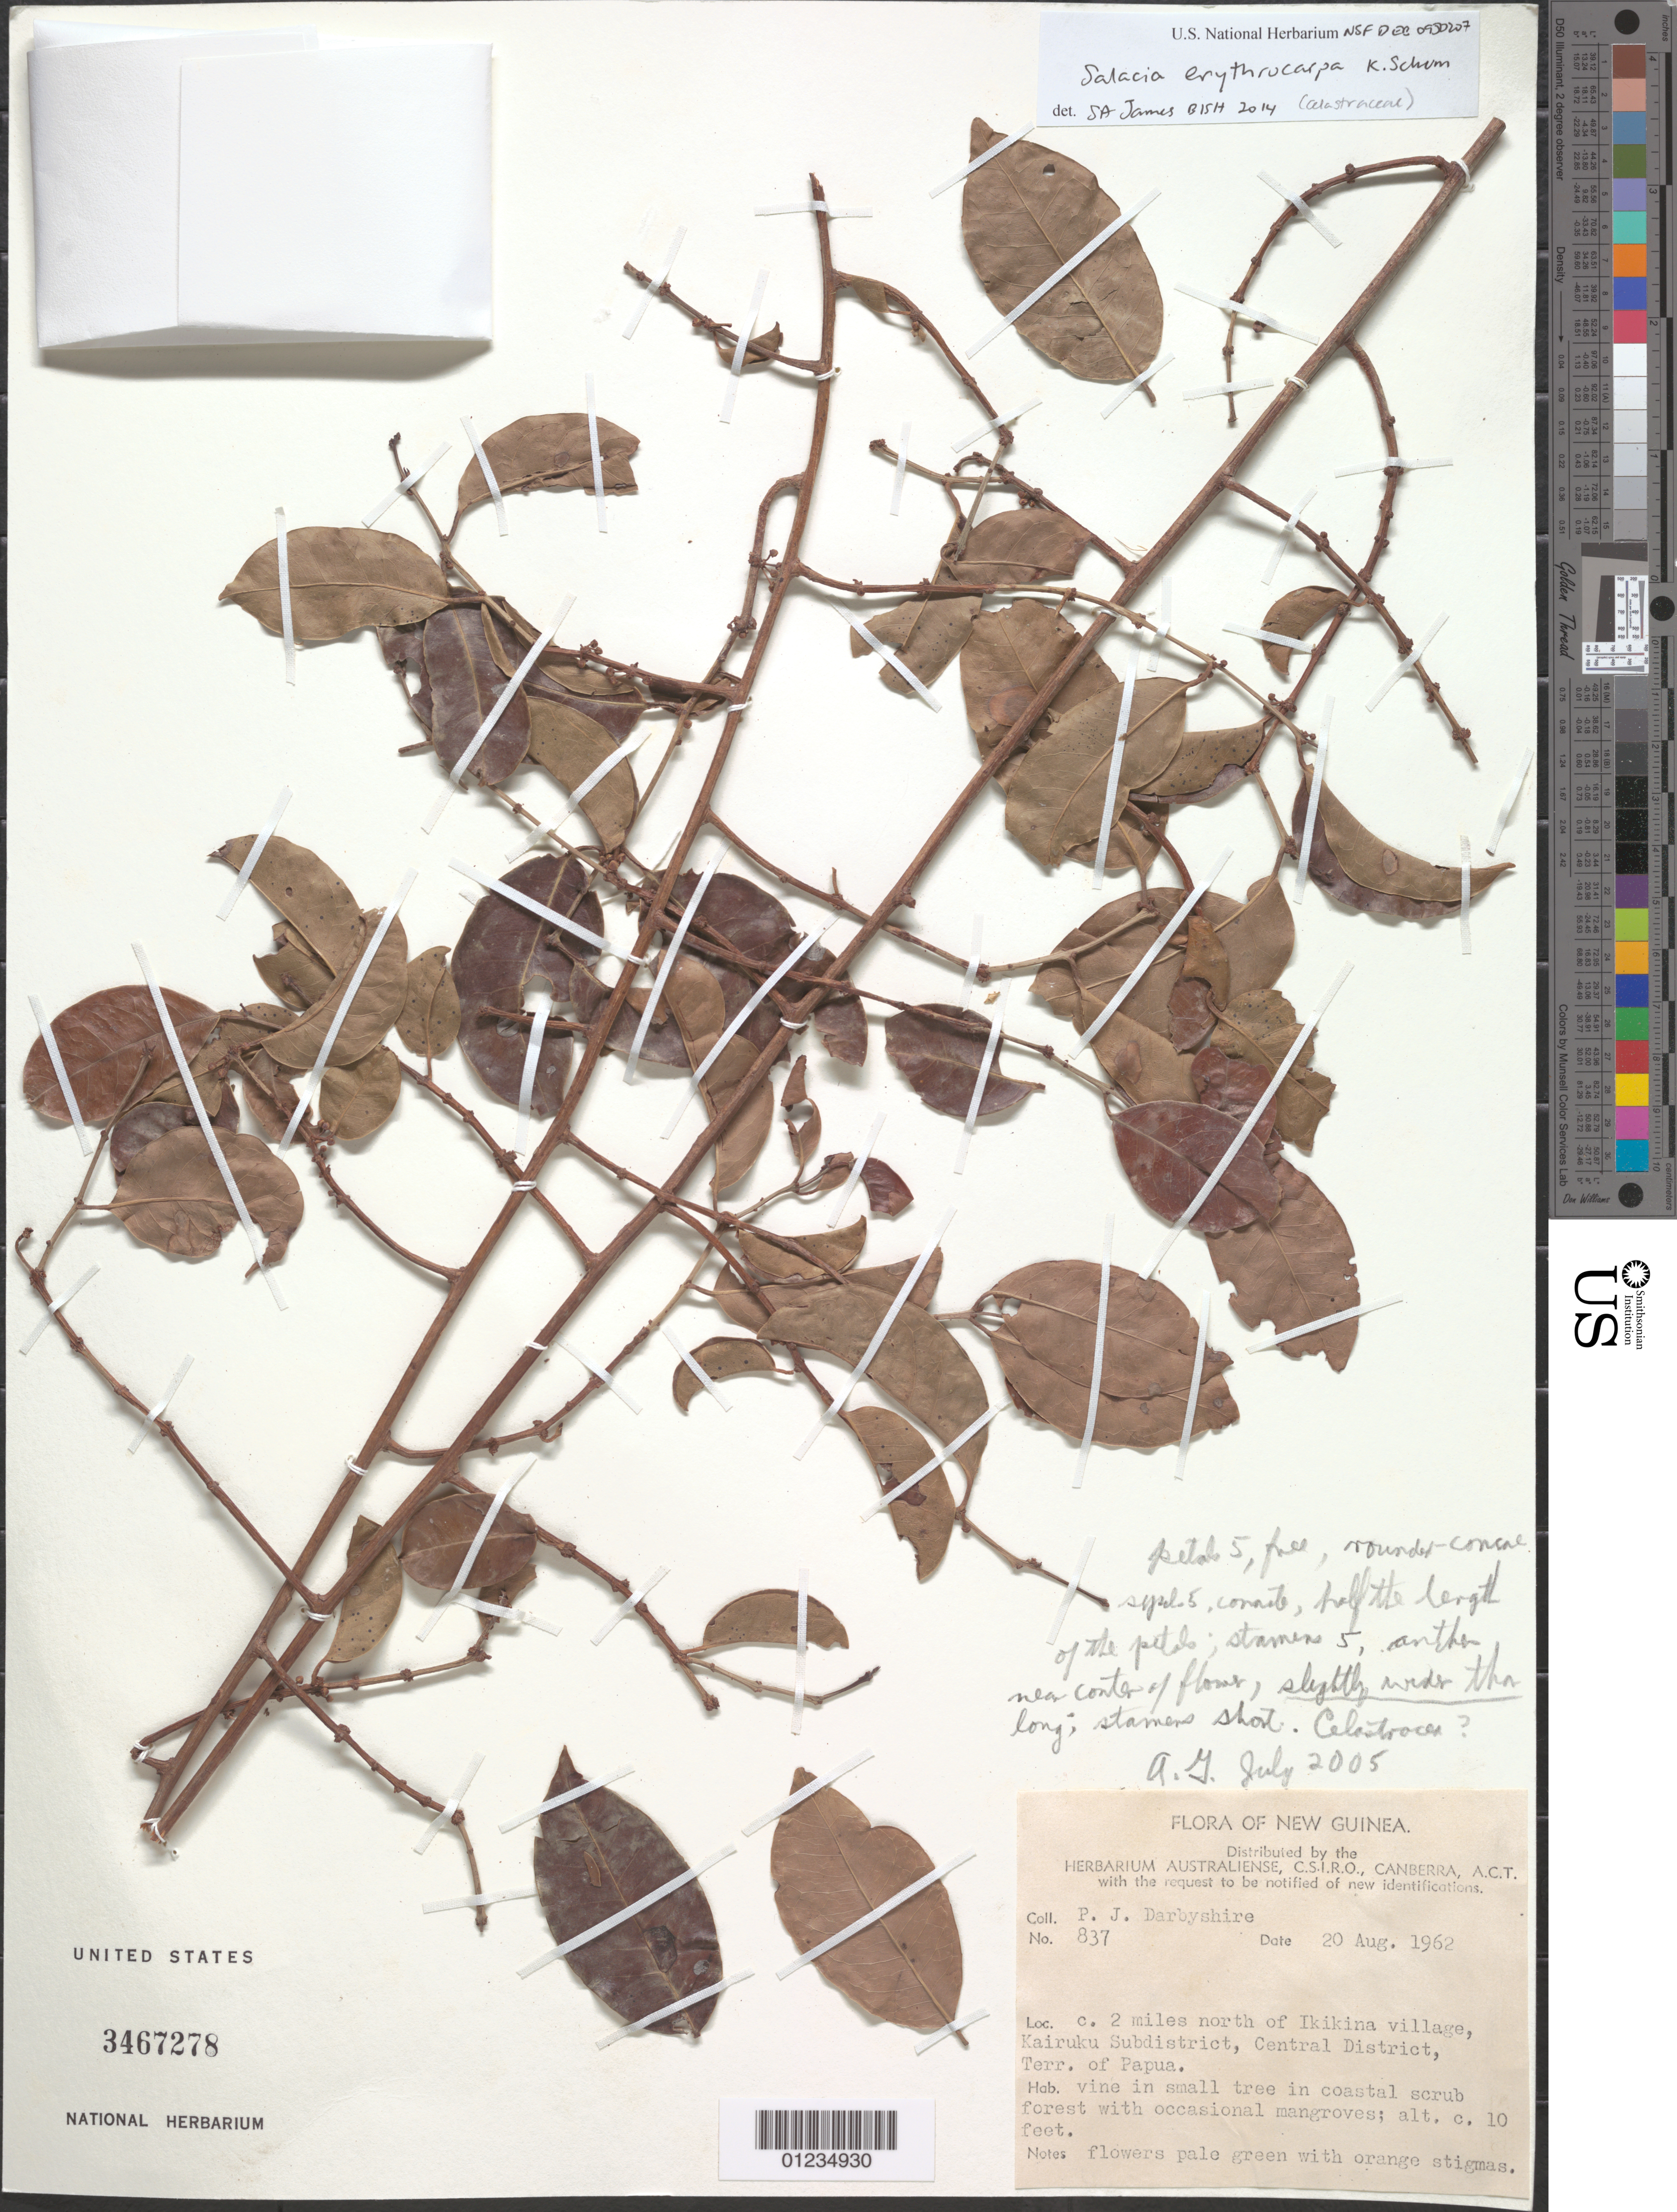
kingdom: Plantae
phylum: Tracheophyta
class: Magnoliopsida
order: Celastrales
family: Celastraceae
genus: Salacia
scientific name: Salacia erythrocarpa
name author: K. Schum.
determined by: James, S. A.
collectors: P. Darbyshire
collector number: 837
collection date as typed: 20 Aug 1962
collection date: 1962-08-20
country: Papua New Guinea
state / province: Central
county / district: Kairuku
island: New Guinea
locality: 2 miles N of Ikikina village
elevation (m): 3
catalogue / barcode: US 3467278